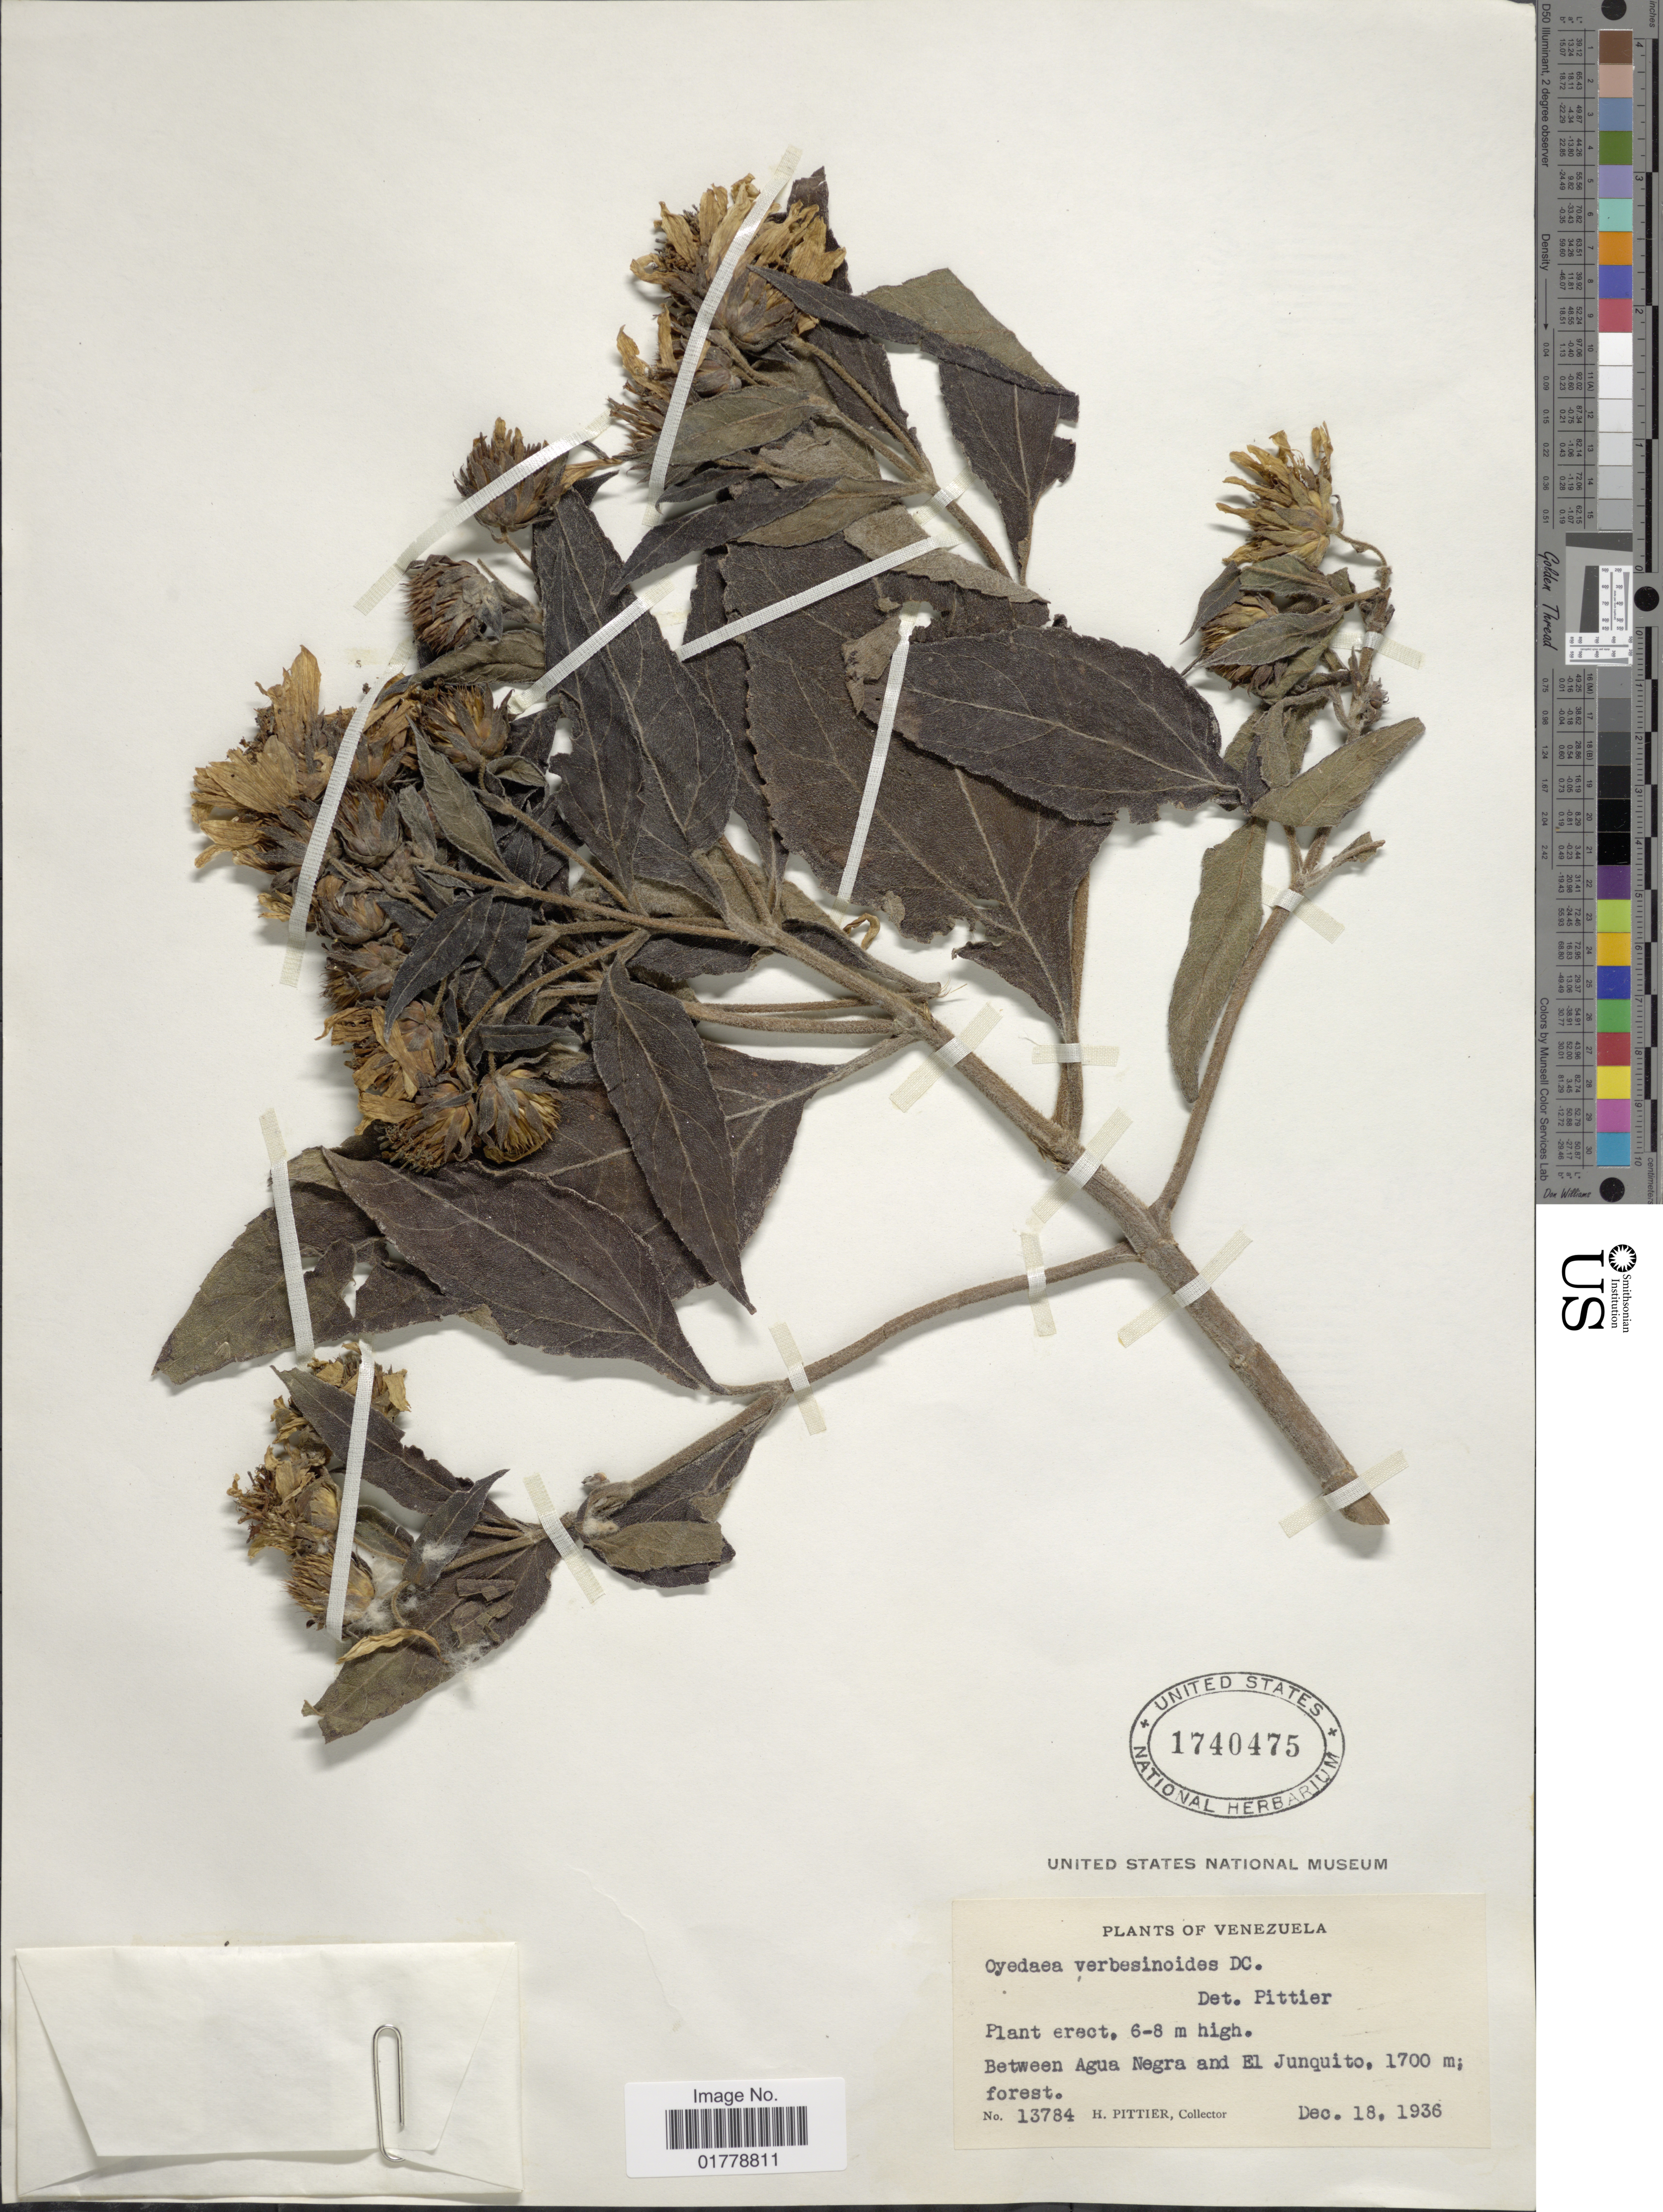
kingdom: Plantae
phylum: Tracheophyta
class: Magnoliopsida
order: Asterales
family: Asteraceae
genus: Oyedaea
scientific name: Oyedaea verbesinoides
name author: DC.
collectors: H. F. Pittier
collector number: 13784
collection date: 1936-12-18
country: Venezuela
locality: Between Agua Negra and El Junquito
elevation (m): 1700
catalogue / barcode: US 1740475